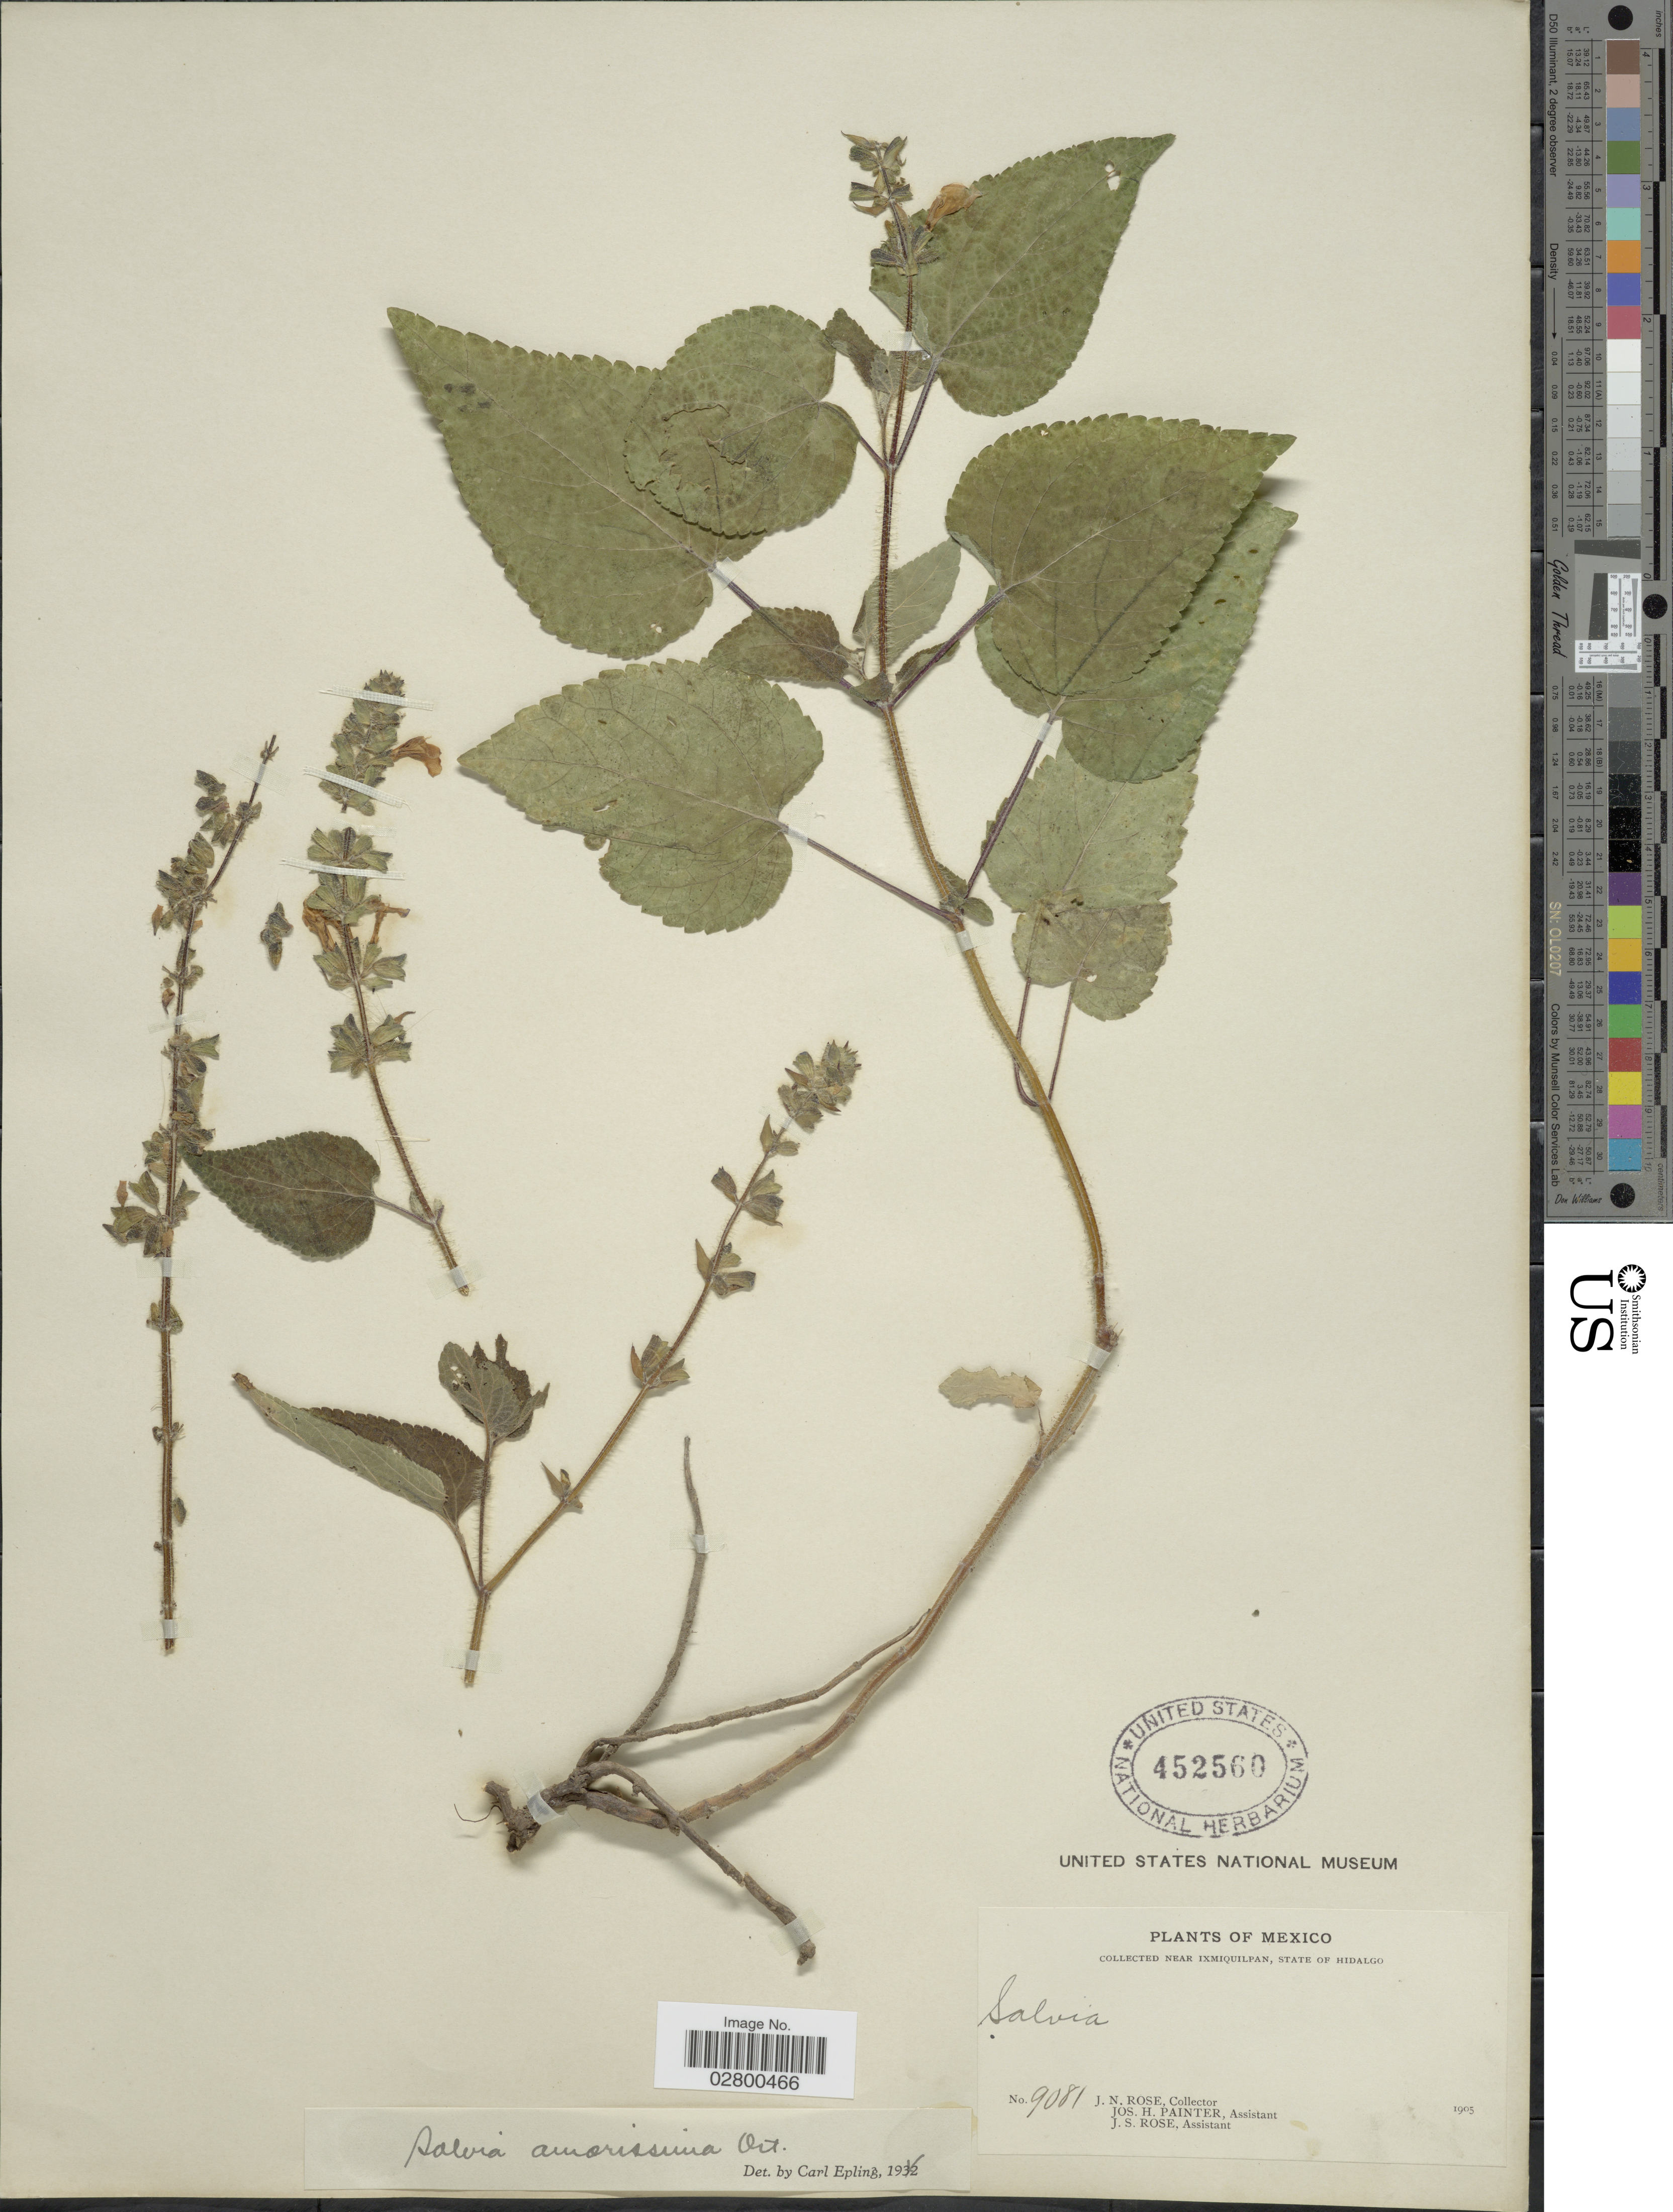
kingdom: Plantae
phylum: Tracheophyta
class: Magnoliopsida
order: Lamiales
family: Lamiaceae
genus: Salvia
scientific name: Salvia amarissima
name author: Orteg.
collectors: J. N. Rose, J. H. Painter & J. S. Rose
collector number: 9081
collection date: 1905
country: Mexico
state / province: Hidalgo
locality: Near Ixmiquilpan.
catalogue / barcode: US 452560